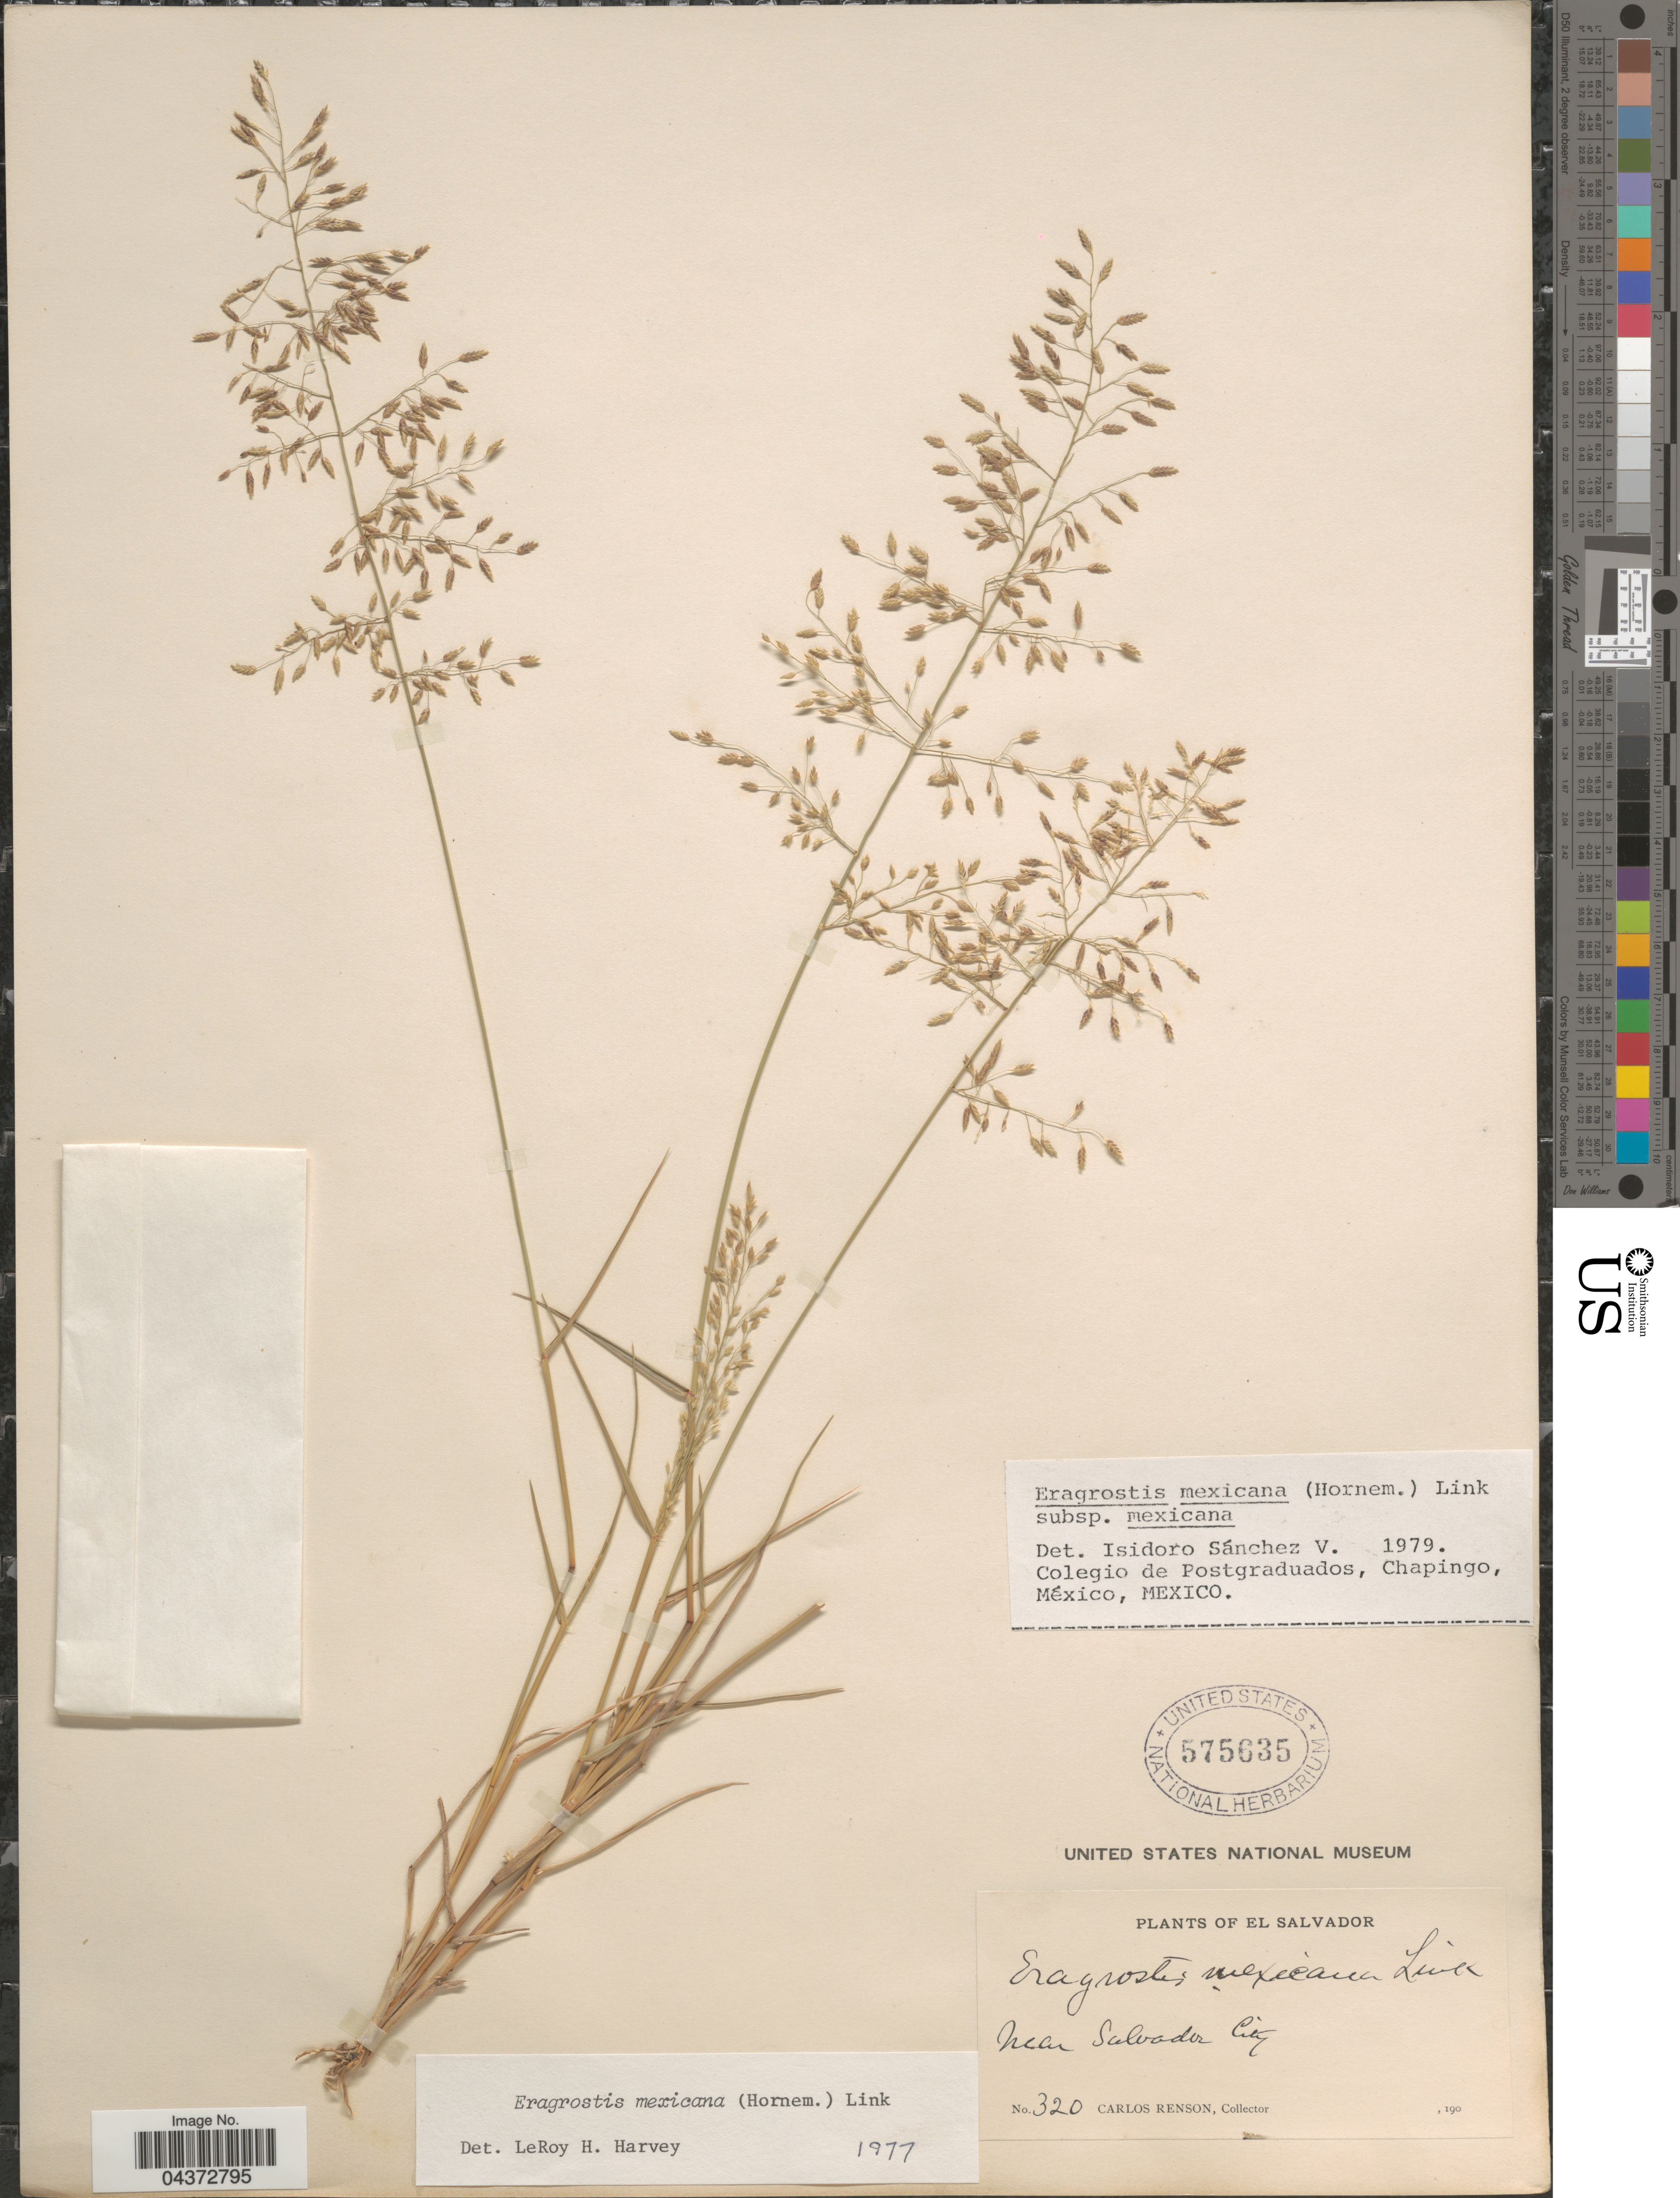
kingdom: Plantae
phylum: Tracheophyta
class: Liliopsida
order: Poales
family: Poaceae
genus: Eragrostis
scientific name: Eragrostis mexicana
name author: (Hornem.) Link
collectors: C. Renson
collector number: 320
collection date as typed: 190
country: El Salvador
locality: Near Salvador City.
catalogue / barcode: US 575635